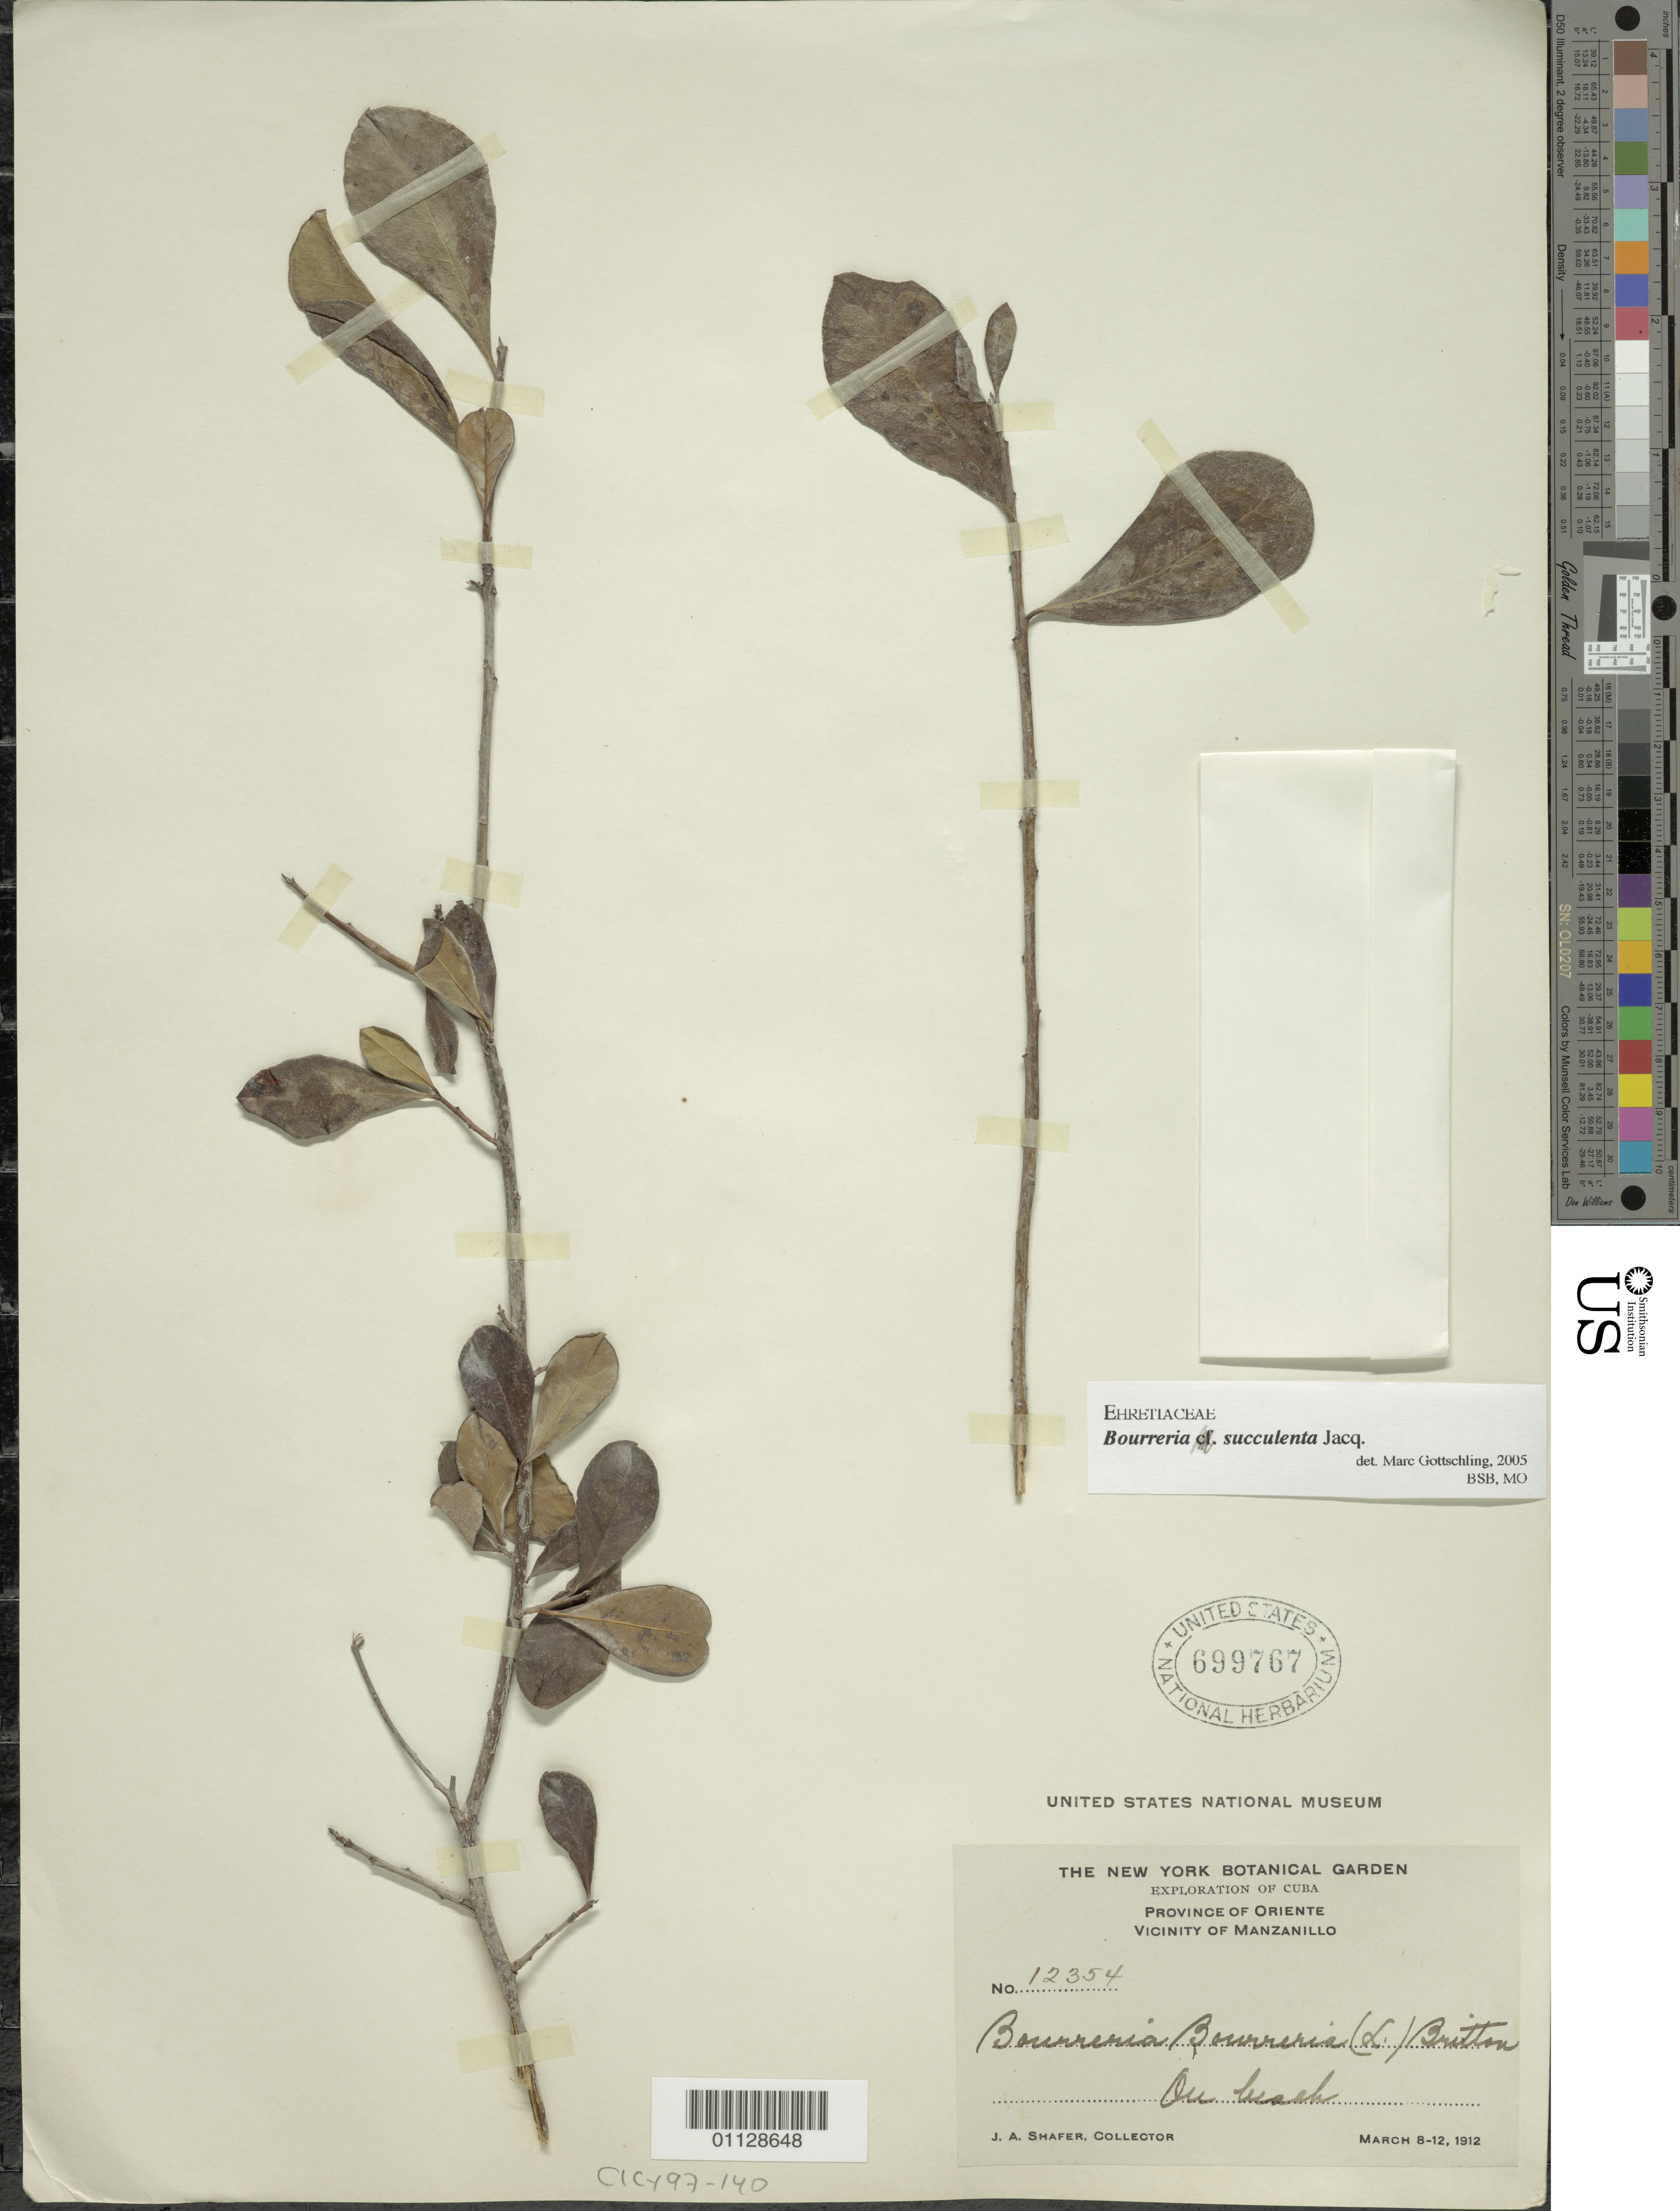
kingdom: Plantae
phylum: Tracheophyta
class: Magnoliopsida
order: Boraginales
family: Ehretiaceae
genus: Bourreria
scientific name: Bourreria succulenta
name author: Jacq.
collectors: J. A. Shafer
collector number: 12354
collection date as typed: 08 Mar 1912 to 12 Mar 1912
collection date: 1912-03-08/1912-03-12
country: Cuba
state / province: Granma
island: Cuba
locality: Manzanillo, Oriente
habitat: on beach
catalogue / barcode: US 699767